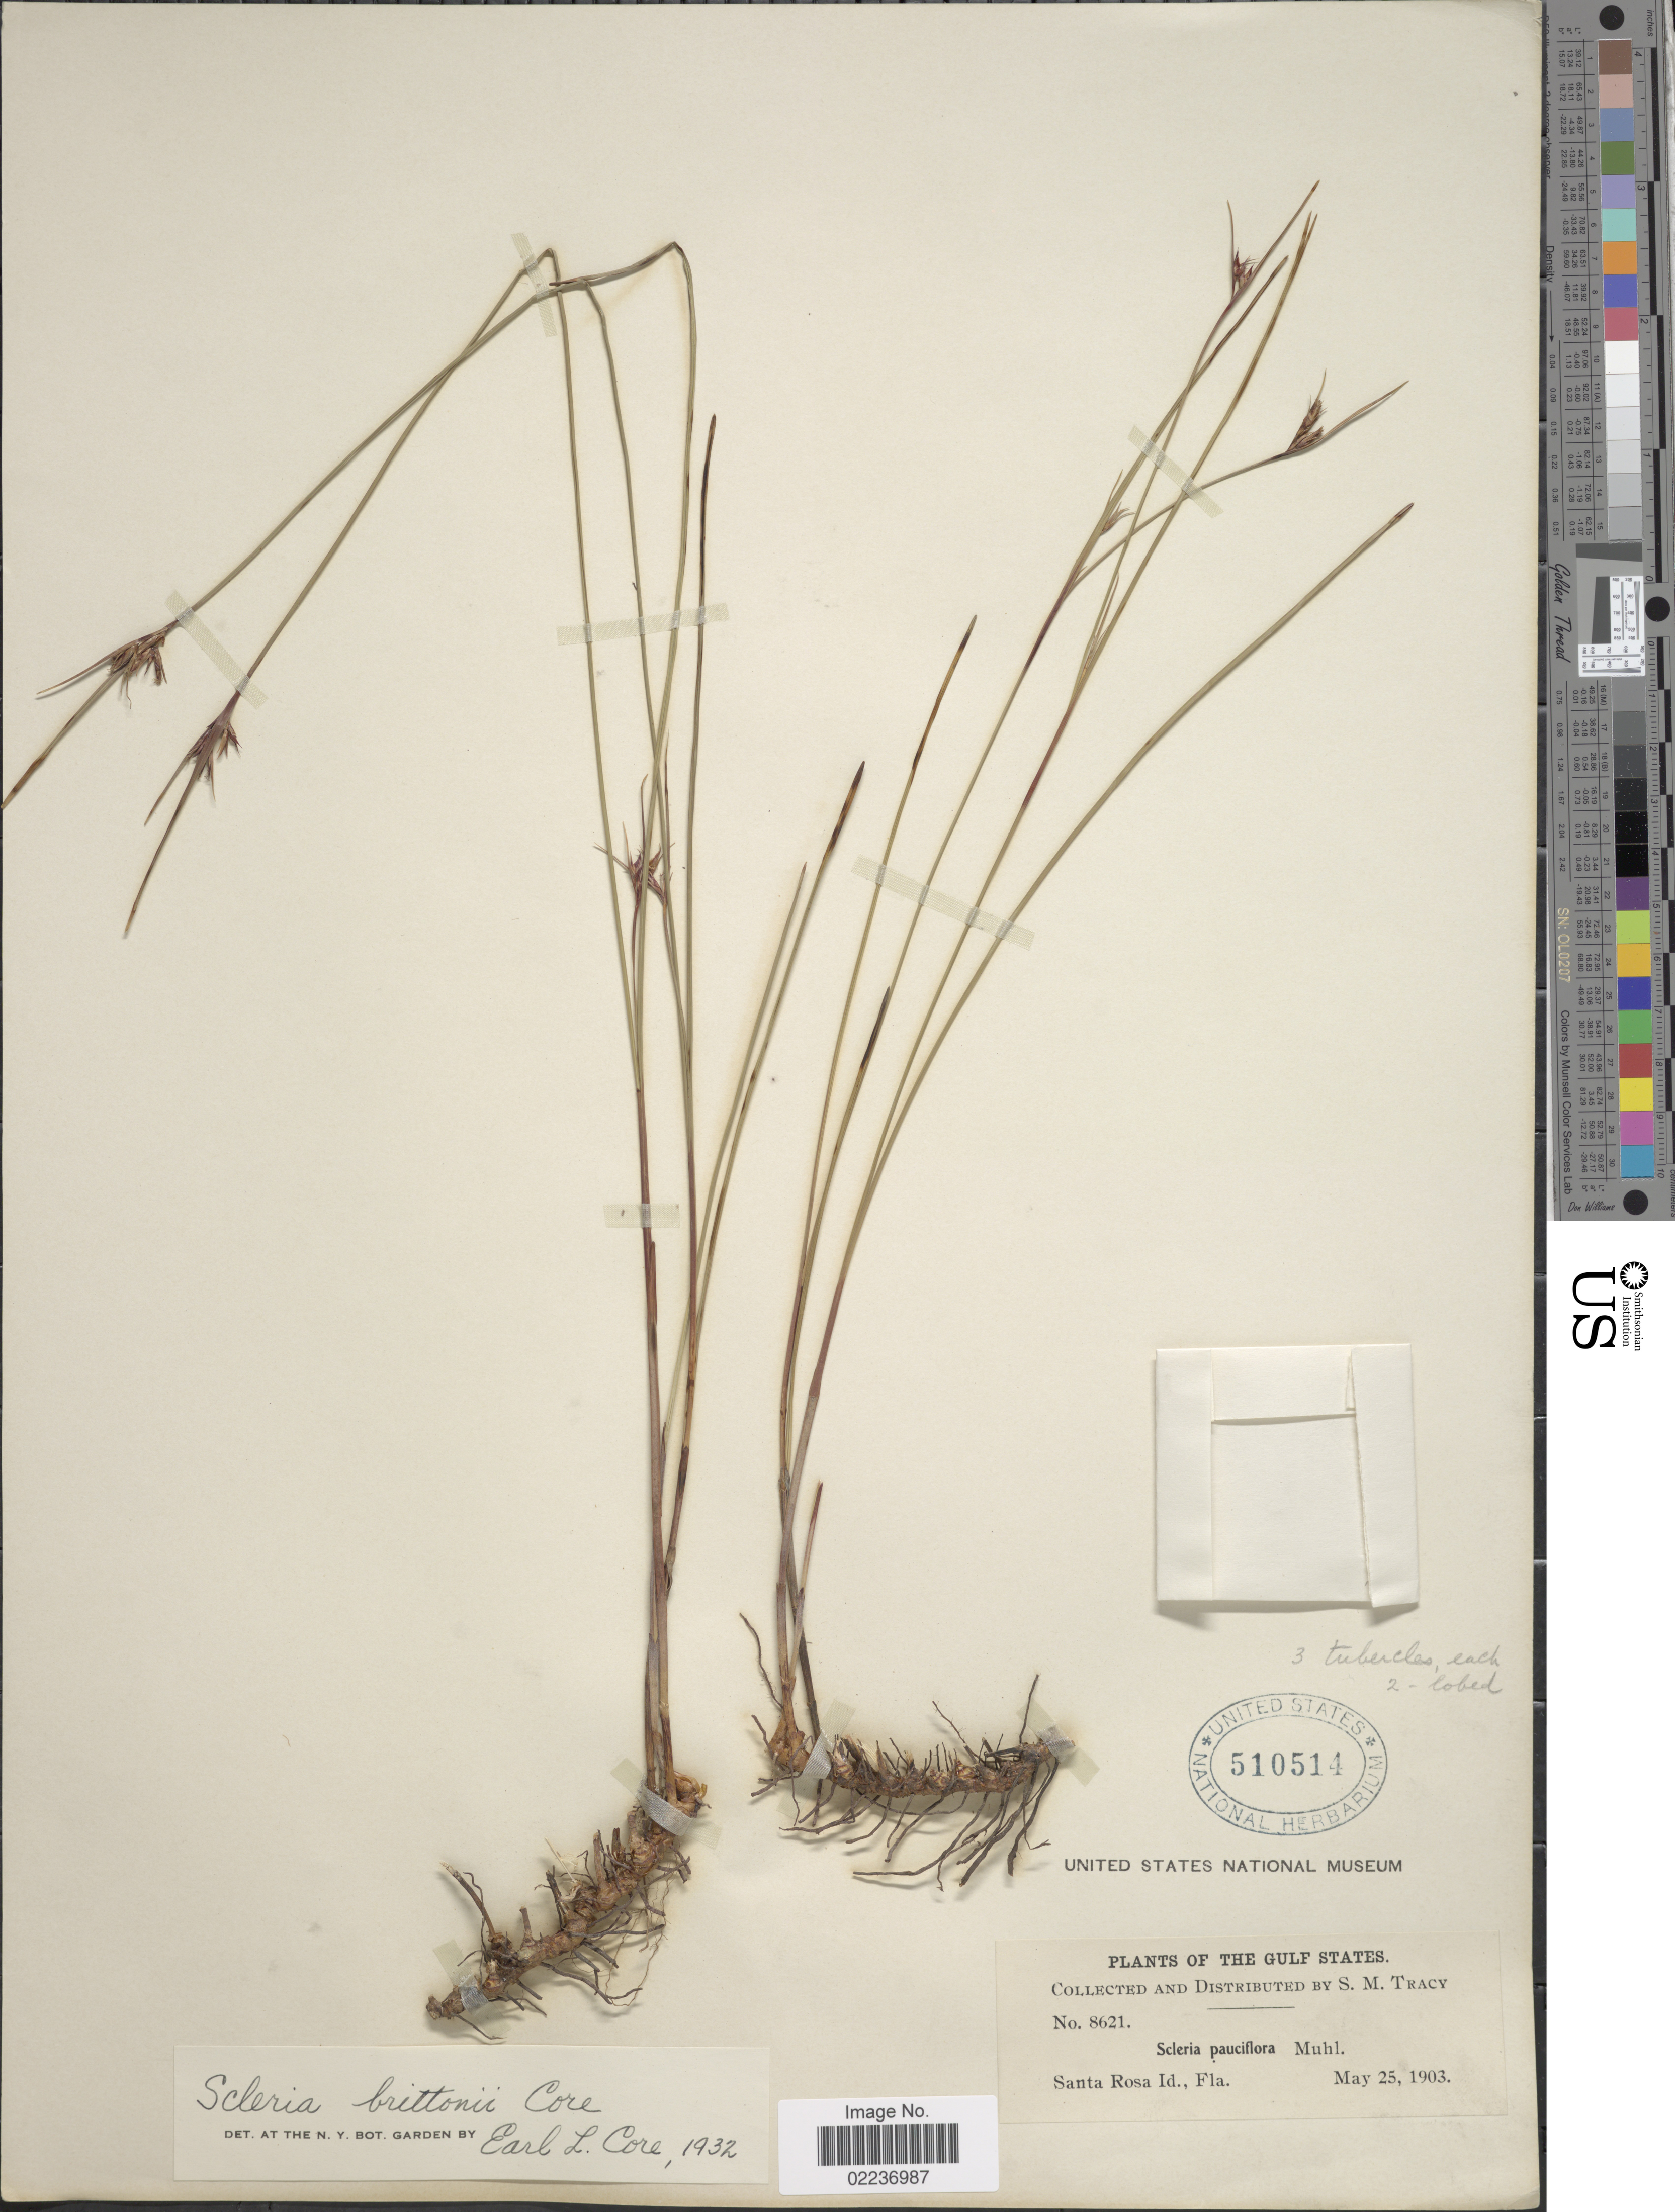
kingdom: Plantae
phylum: Tracheophyta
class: Liliopsida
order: Poales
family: Cyperaceae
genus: Scleria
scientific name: Scleria brittonii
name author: Core ex Small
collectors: S. M. Tracy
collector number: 8621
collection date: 1903-05-25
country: United States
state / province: Florida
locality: Gulf States, Santa Rosa Id.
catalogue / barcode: US 510514